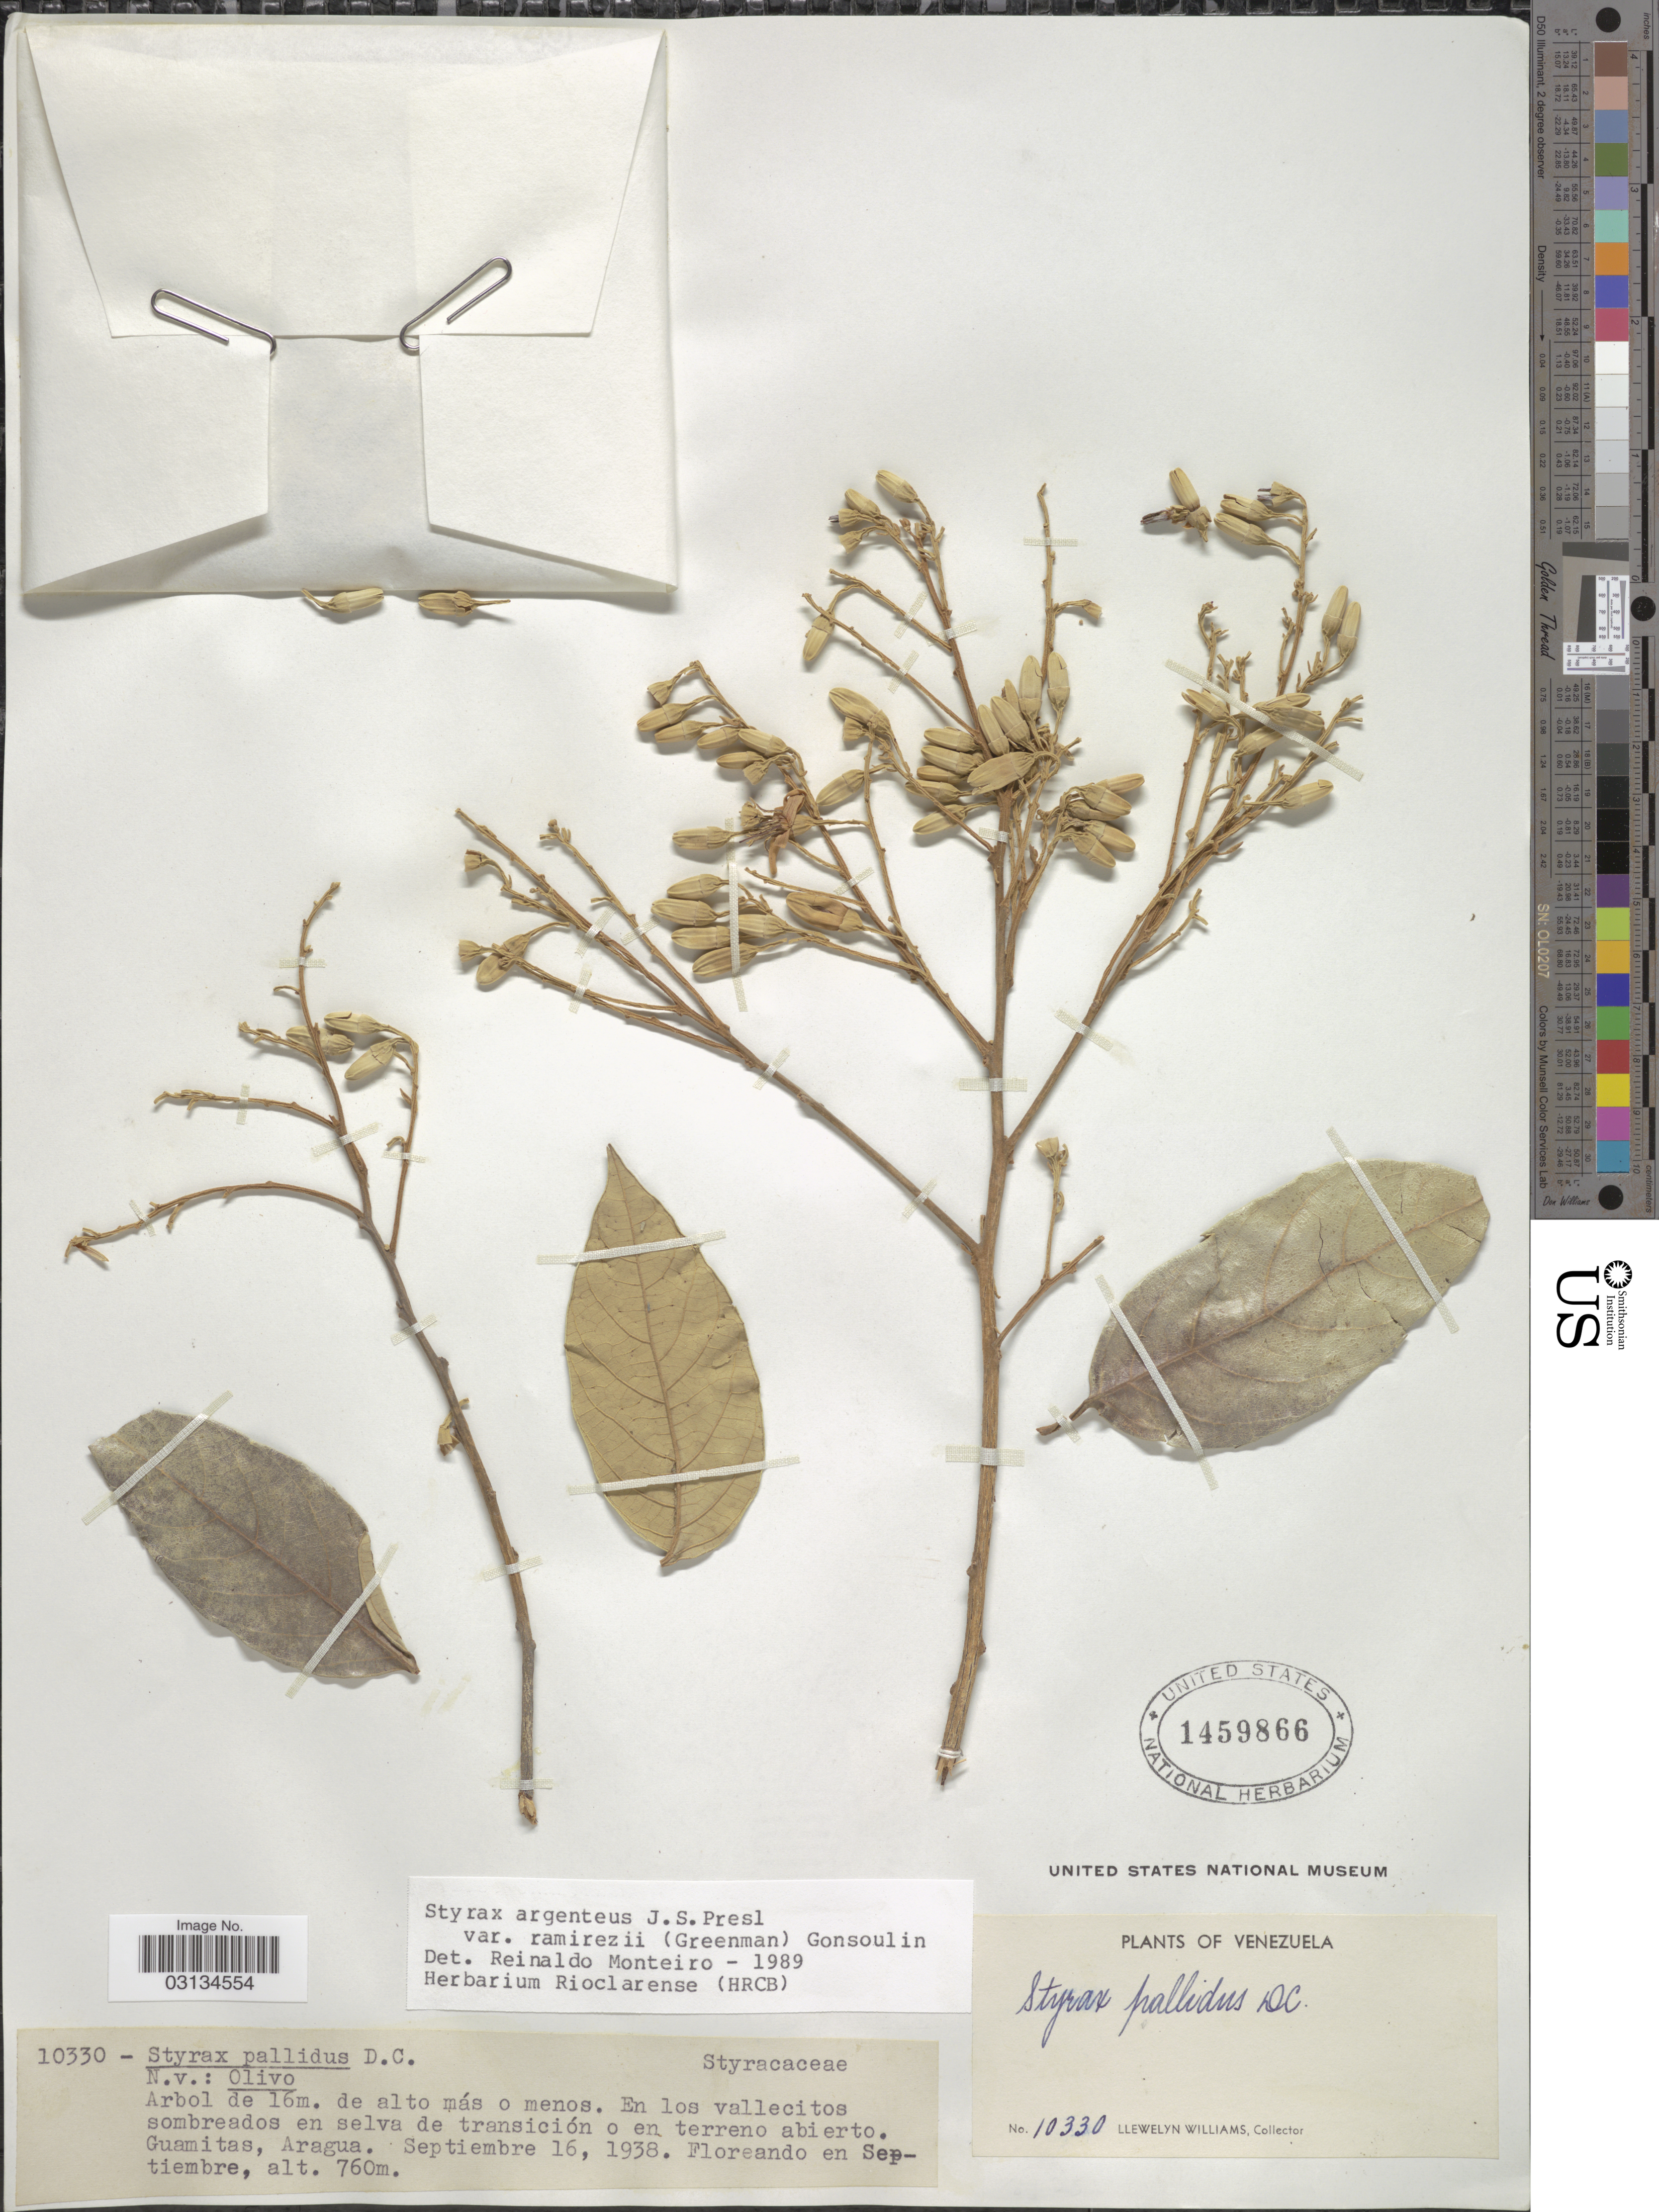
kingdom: Plantae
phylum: Tracheophyta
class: Magnoliopsida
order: Ericales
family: Styracaceae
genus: Styrax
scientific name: Styrax argenteus var. ramirezii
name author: (Greenm.) Gonsoulin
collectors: Ll. Williams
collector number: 10330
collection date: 1938-09-16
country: Venezuela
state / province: Aragua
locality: Guamitas, Aragua.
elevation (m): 760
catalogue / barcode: US 1459866